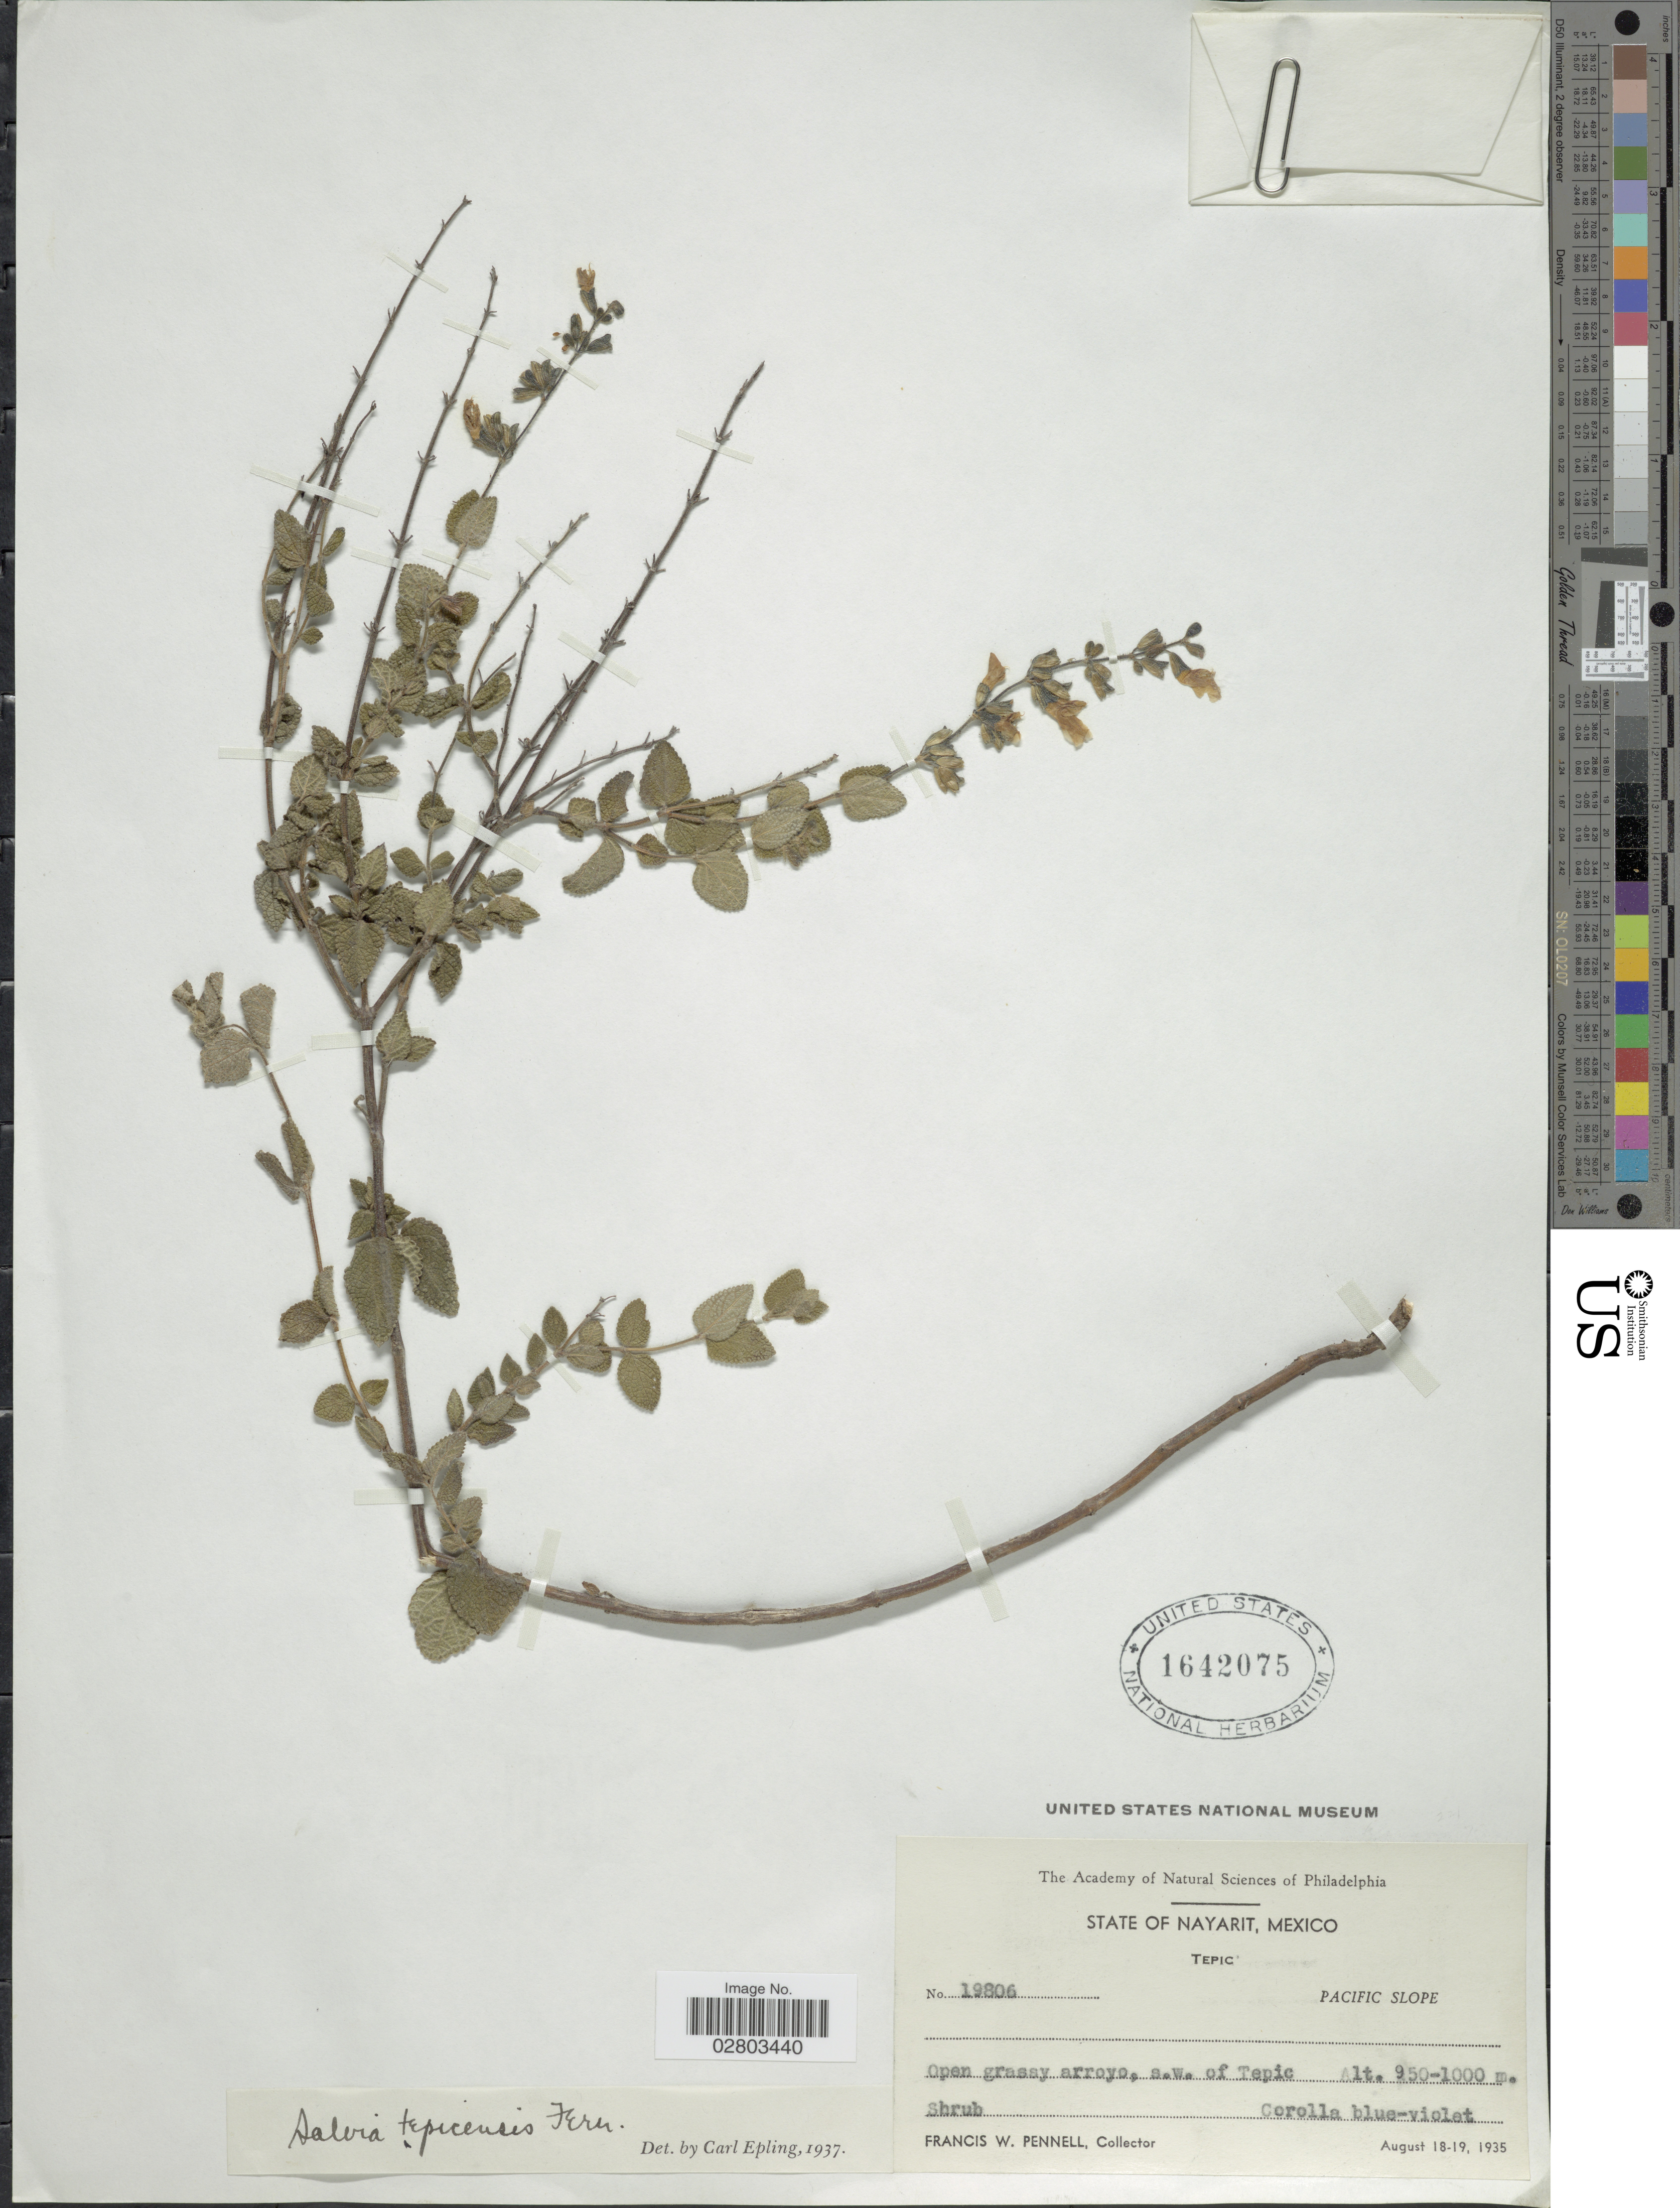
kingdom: Plantae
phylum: Tracheophyta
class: Magnoliopsida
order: Lamiales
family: Lamiaceae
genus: Salvia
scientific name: Salvia tepicensis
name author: Fernald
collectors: F. W. Pennell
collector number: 19806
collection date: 1935-08-18/1935-08-19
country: Mexico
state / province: Nayarit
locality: Tepic, Pacific Slope, Open grassy arroyo, s.w. of Tepic.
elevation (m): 950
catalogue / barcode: US 1642075